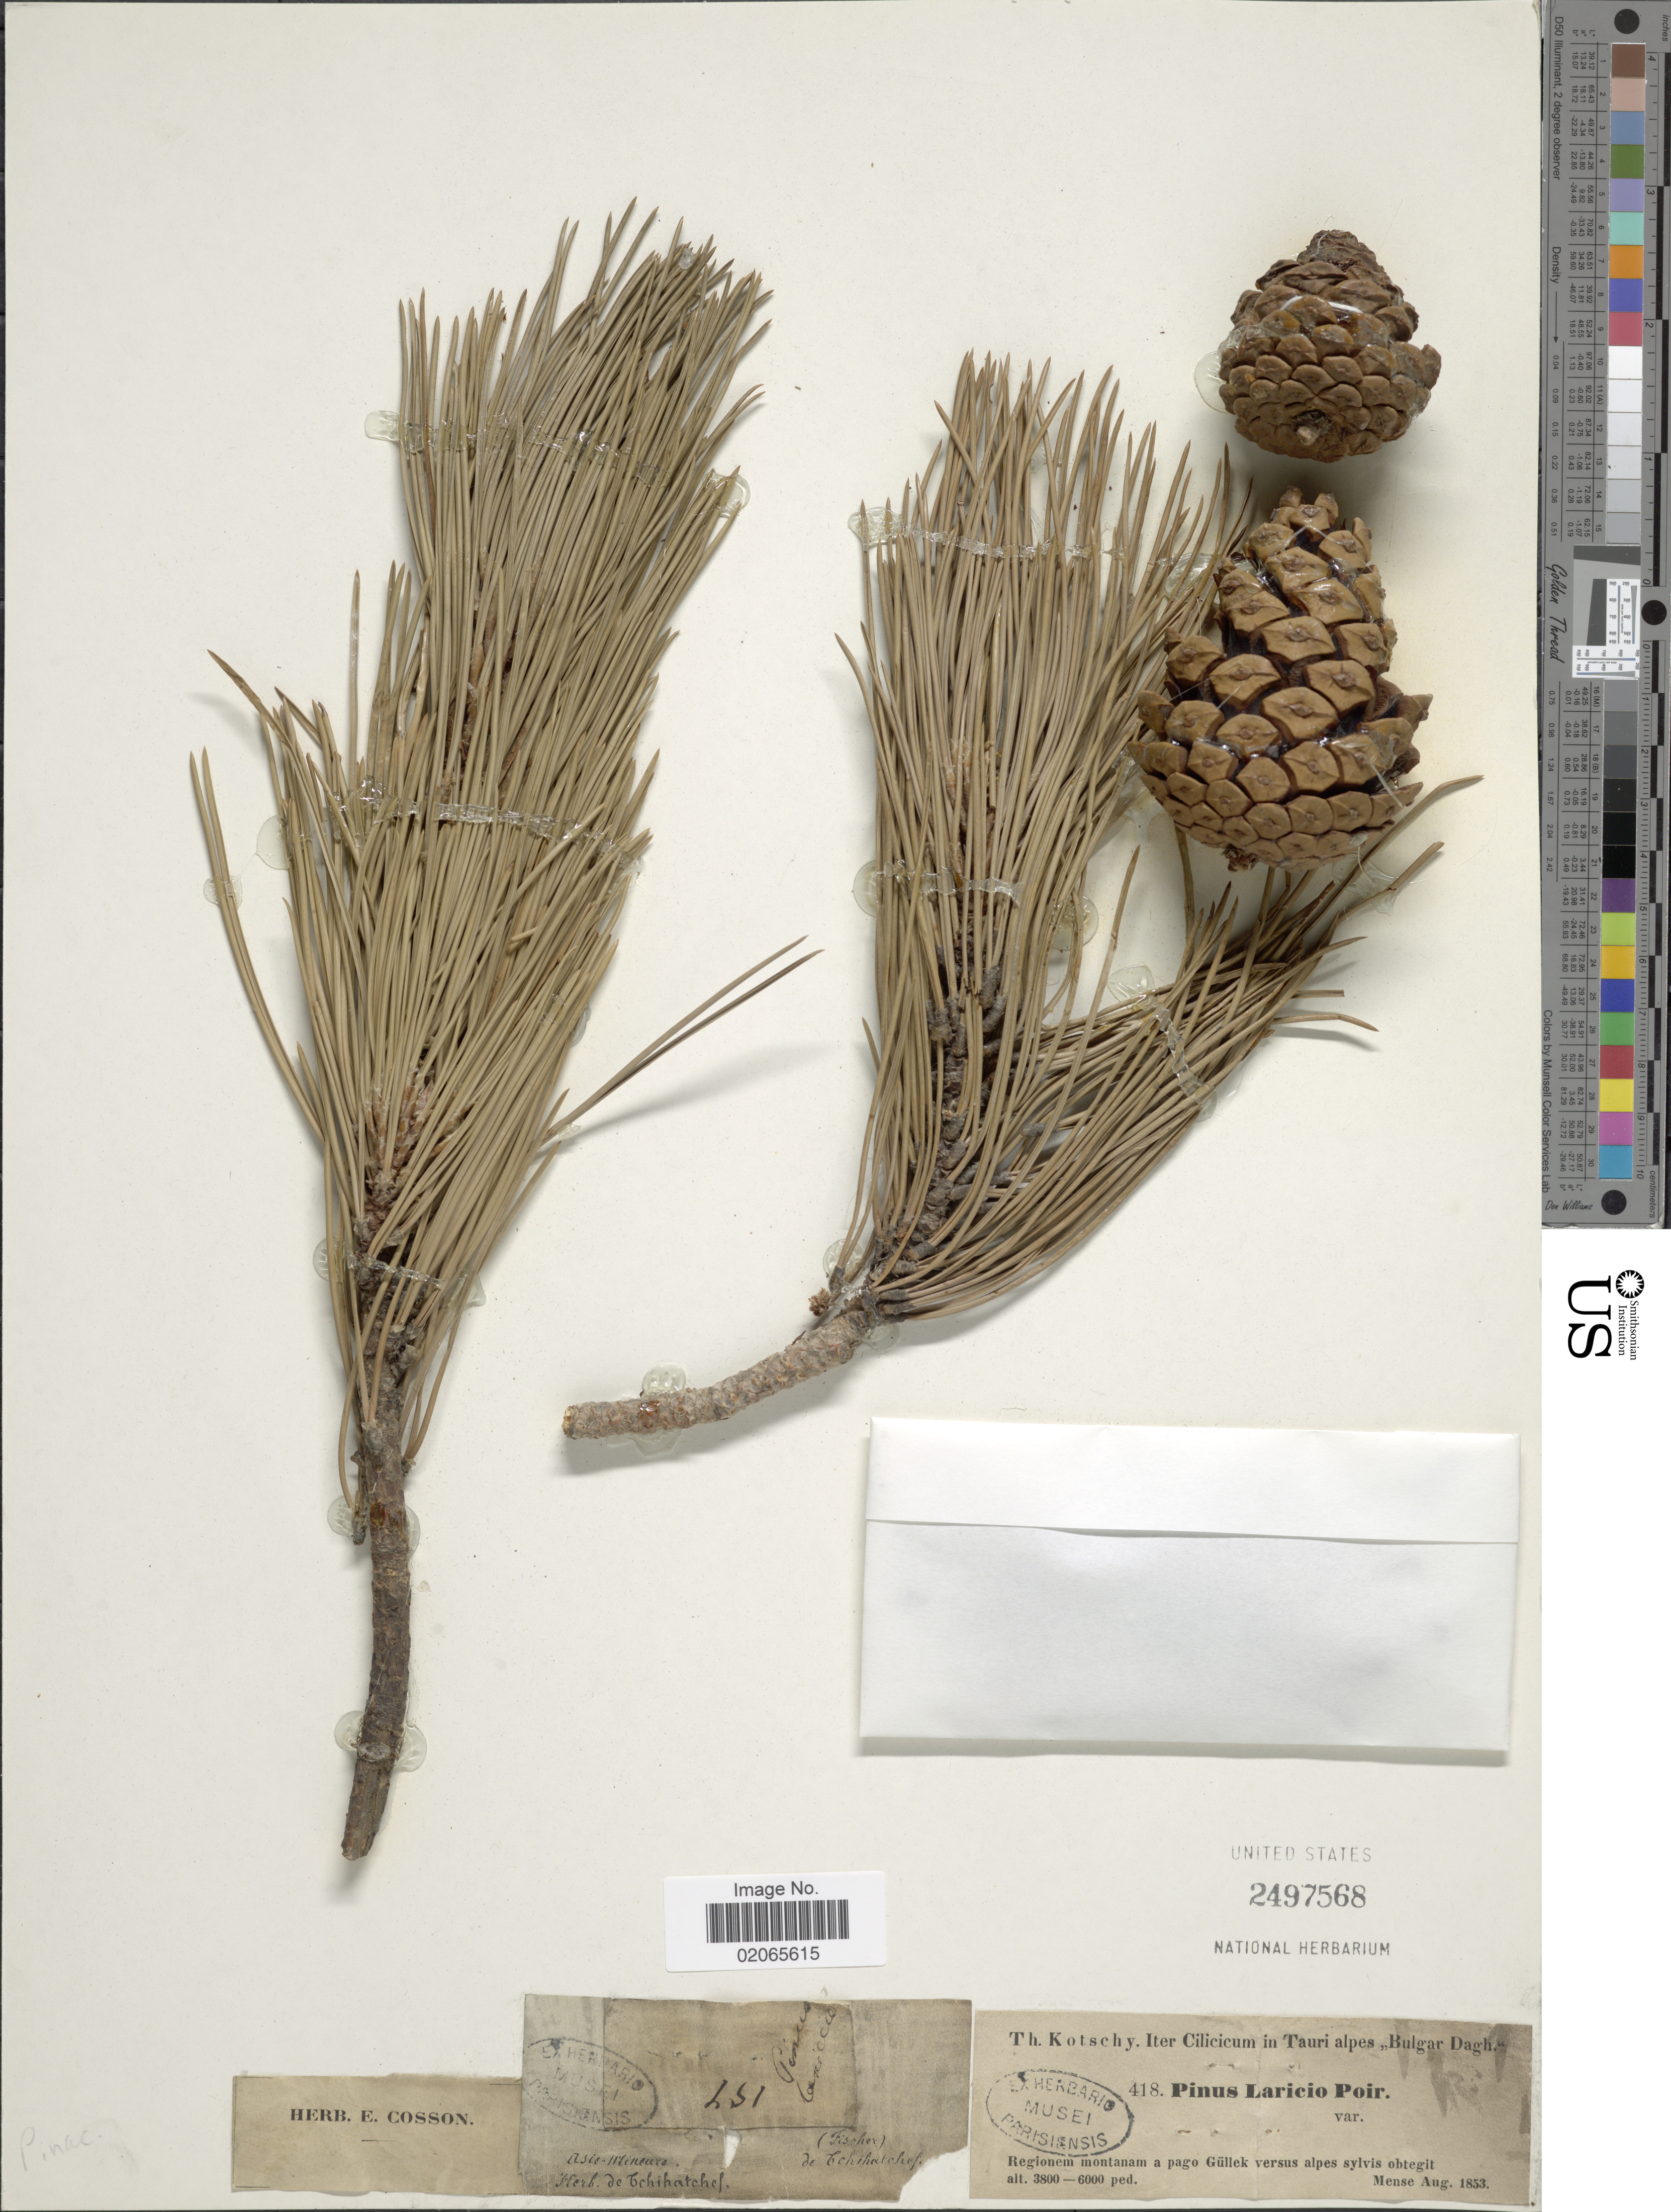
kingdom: Plantae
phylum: Tracheophyta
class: Pinopsida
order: Pinales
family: Pinaceae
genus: Pinus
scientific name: Pinus laricio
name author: Savi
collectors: K. G. Kotschy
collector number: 418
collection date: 1853-08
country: Turkey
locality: Regionem montanam a pago Gullek versus alpes sylvs obtegit, Cilicicum in Tauri alpes "Bulgar Dagh"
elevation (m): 1158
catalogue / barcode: US 2497568